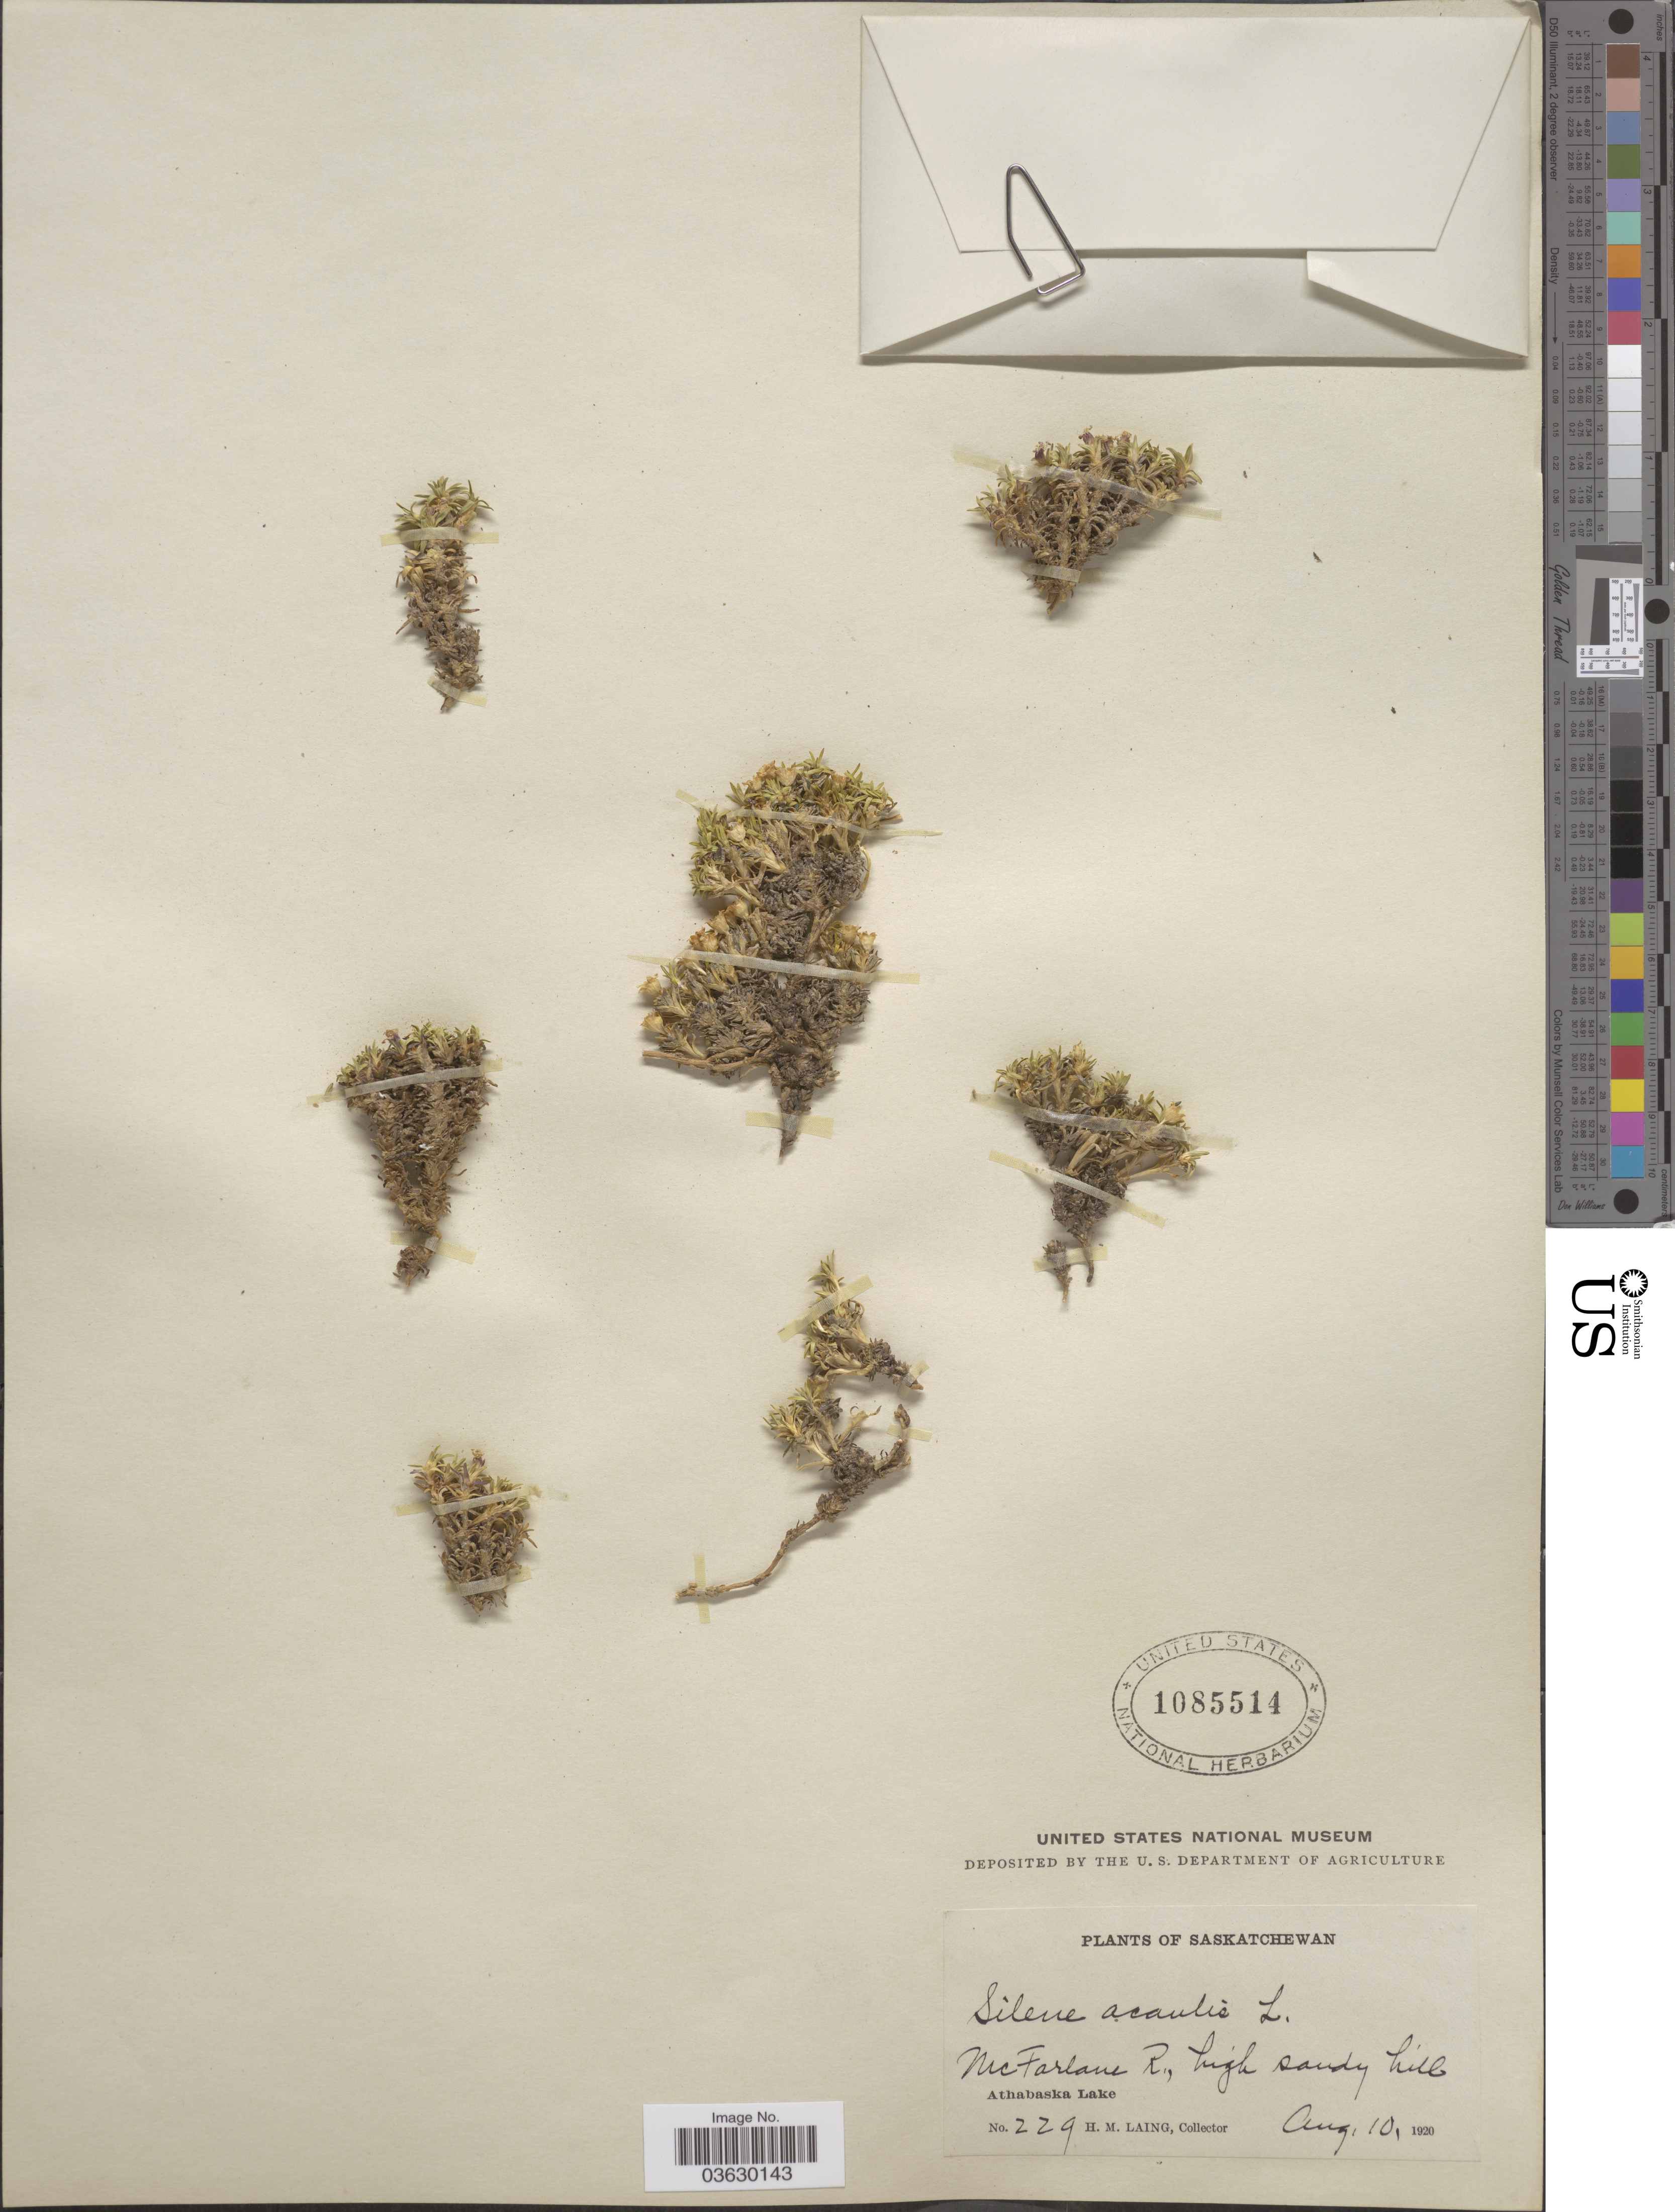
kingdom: Plantae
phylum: Tracheophyta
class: Magnoliopsida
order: Caryophyllales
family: Caryophyllaceae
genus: Silene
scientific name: Silene acaulis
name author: (L.) Jacq.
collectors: H. Laing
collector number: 229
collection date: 1920-08-10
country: Canada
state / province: Saskatchewan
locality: McFarlane R. Athabaska Lake.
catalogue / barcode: US 1085514